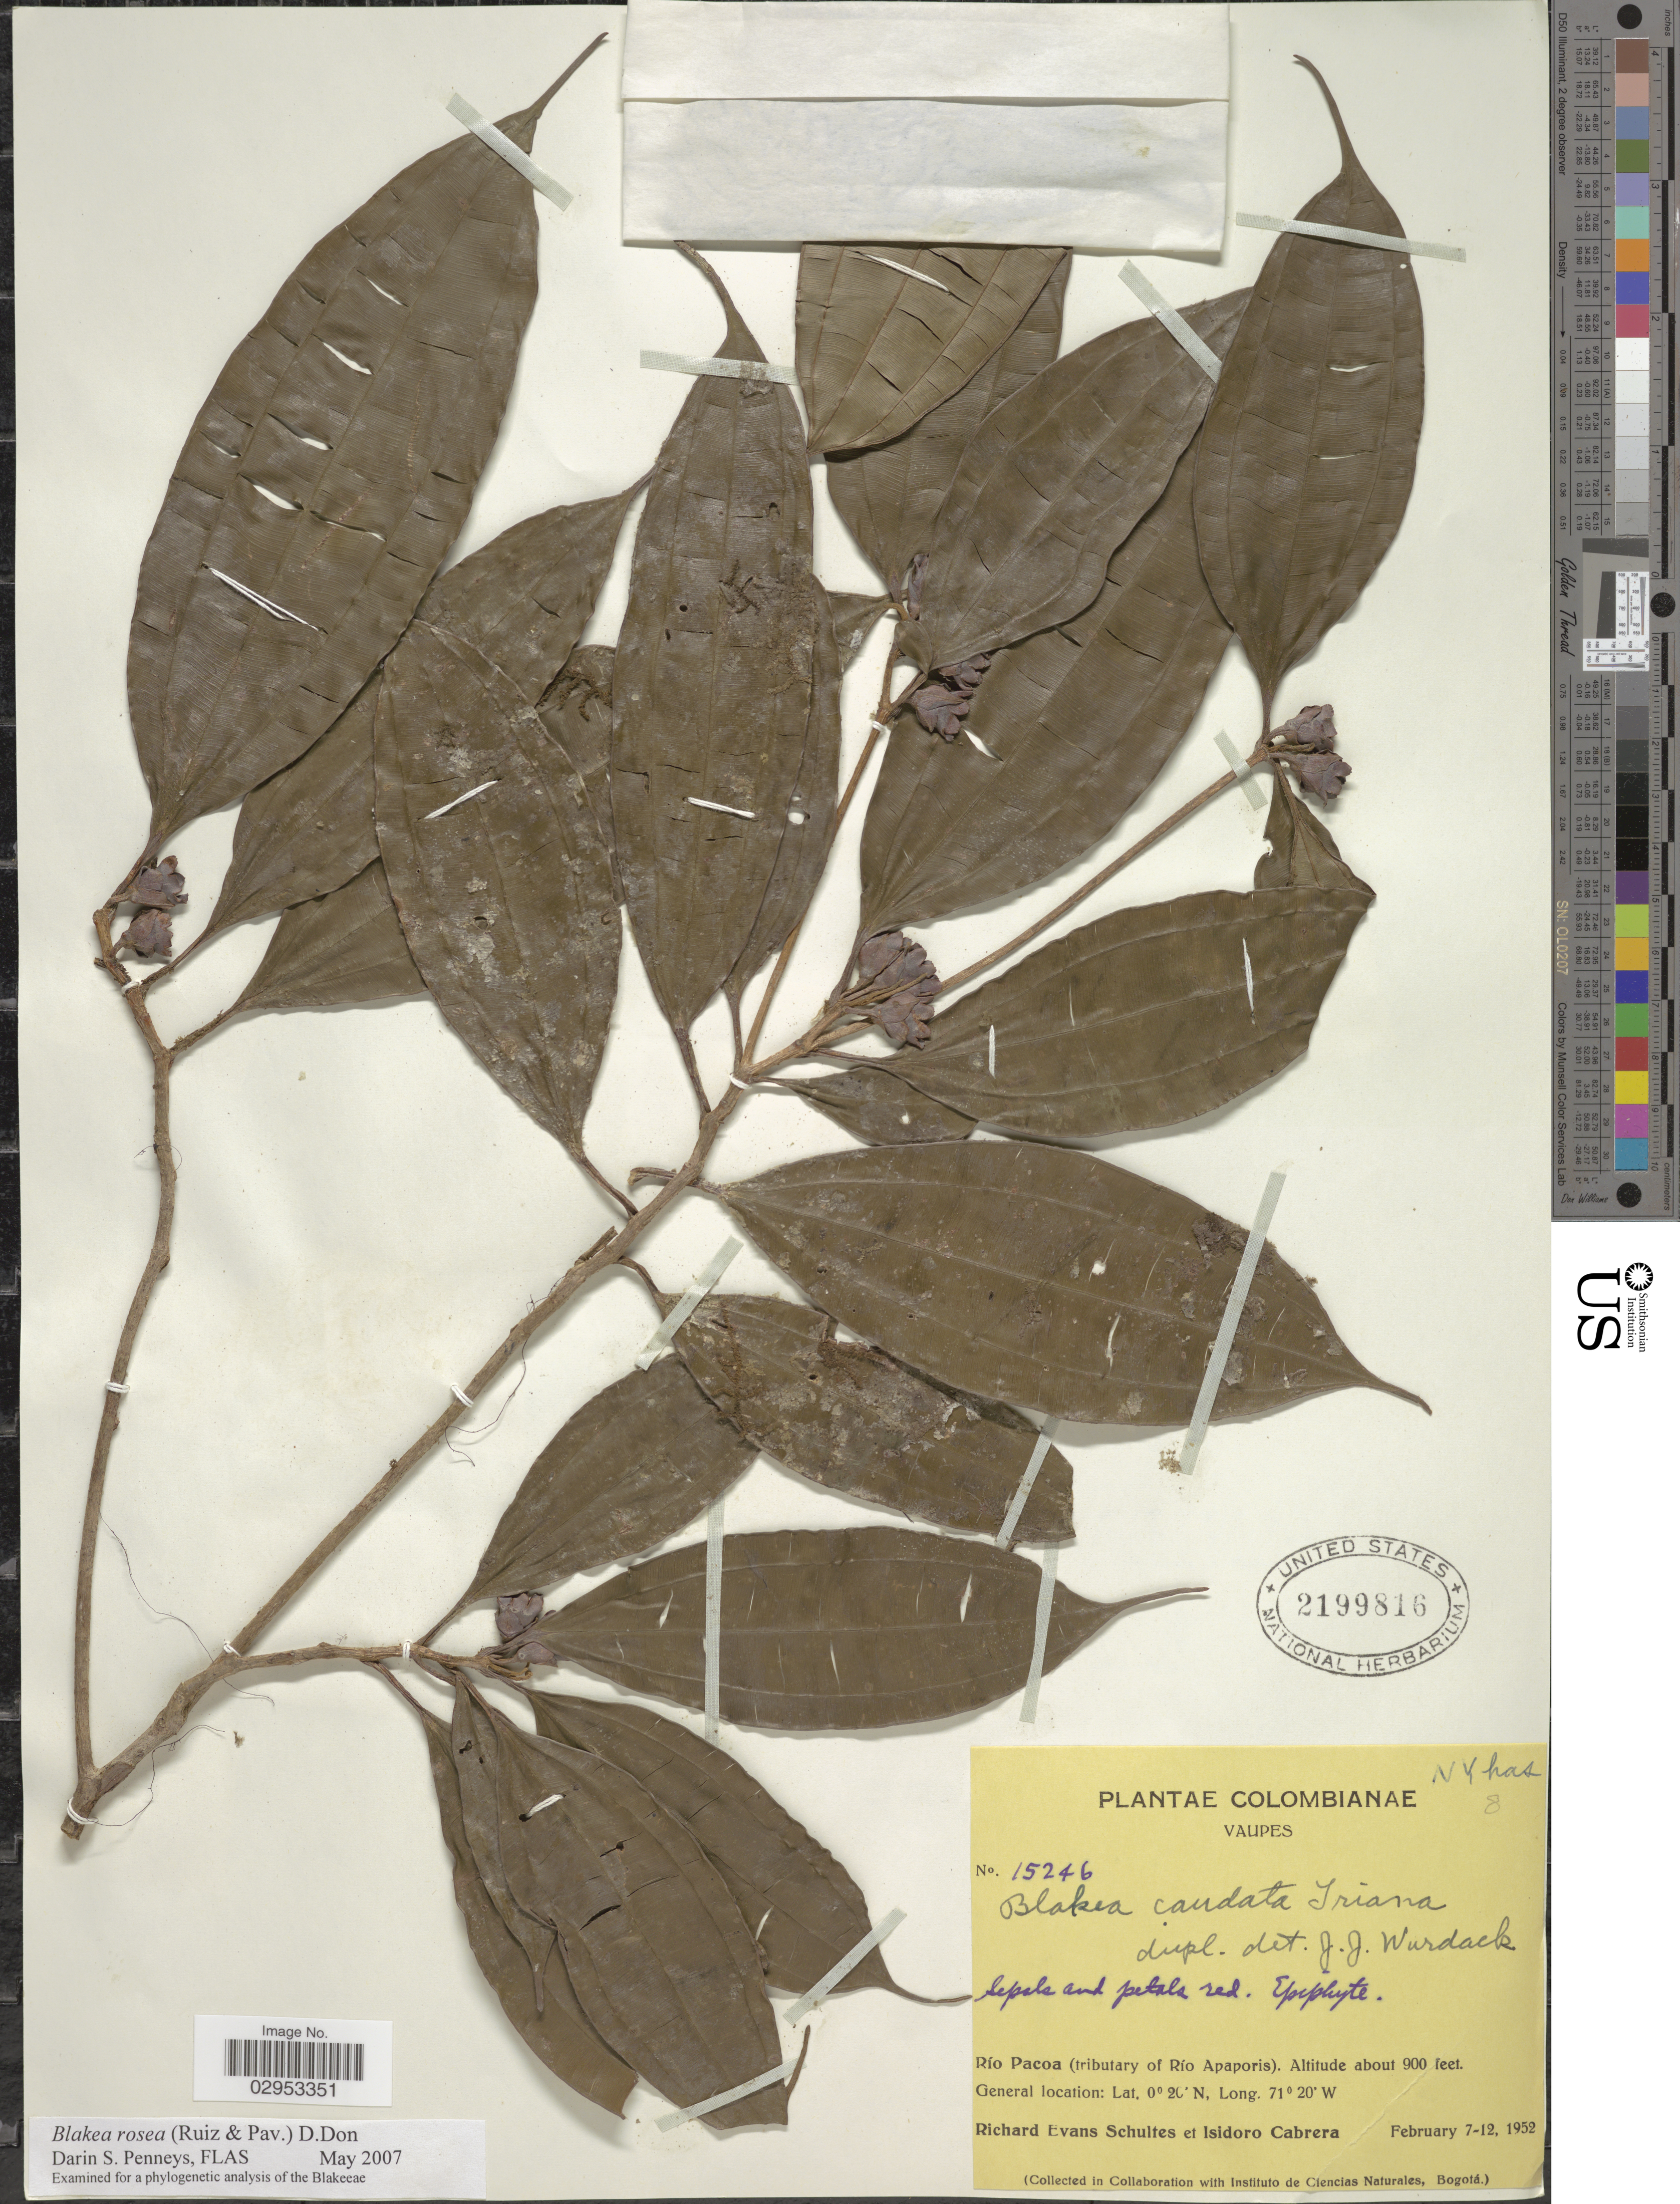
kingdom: Plantae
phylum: Tracheophyta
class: Magnoliopsida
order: Myrtales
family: Melastomataceae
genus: Blakea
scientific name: Blakea rosea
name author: D. Don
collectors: R. E. Schultes & I. Cabrera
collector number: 15246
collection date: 1952-02-07/1952-02-12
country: Colombia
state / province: Vaupés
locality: Río Pacoa (tributary of Río Apaporis).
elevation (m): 274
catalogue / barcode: US 2199816